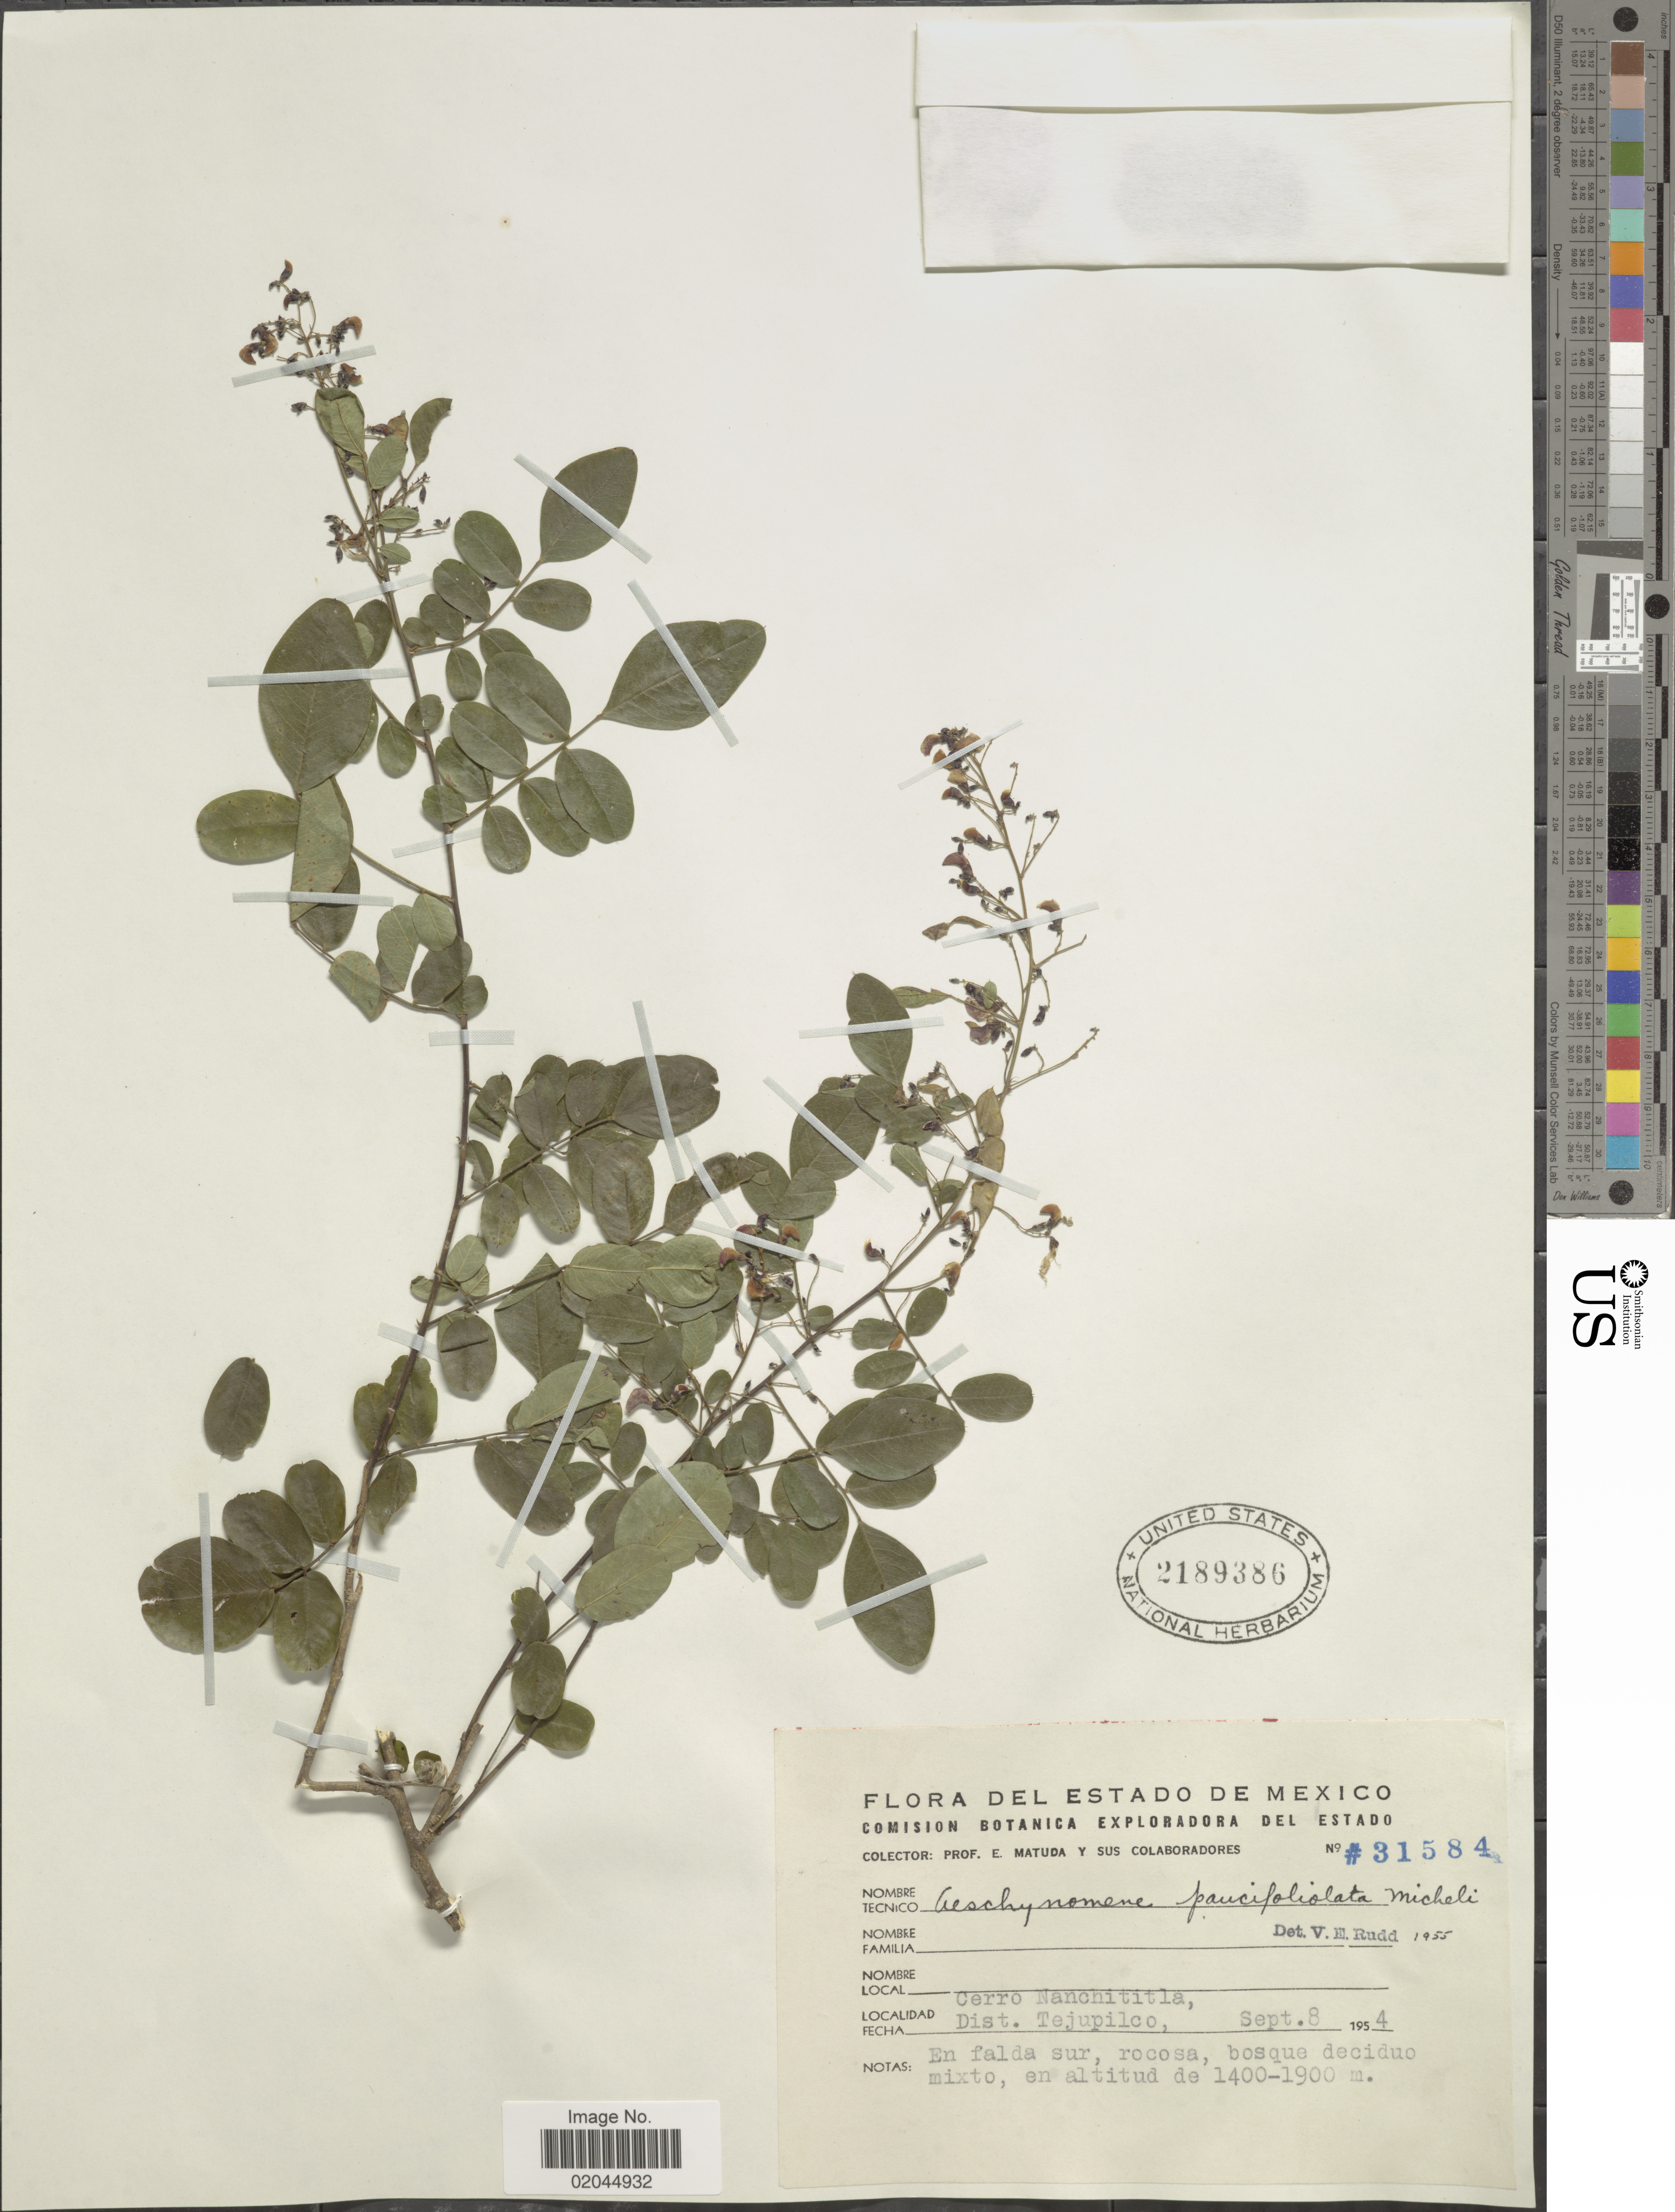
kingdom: Plantae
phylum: Tracheophyta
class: Magnoliopsida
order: Fabales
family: Fabaceae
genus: Aeschynomene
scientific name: Aeschynomene paucifoliolata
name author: Micheli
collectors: E. Matuda & Sus Colaboradores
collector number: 31584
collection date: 1954-09-08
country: Mexico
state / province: México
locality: Del Estado de Mexico, Cerro Nanchititla, Dist. Tejupilco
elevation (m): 1400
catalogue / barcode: US 2189386